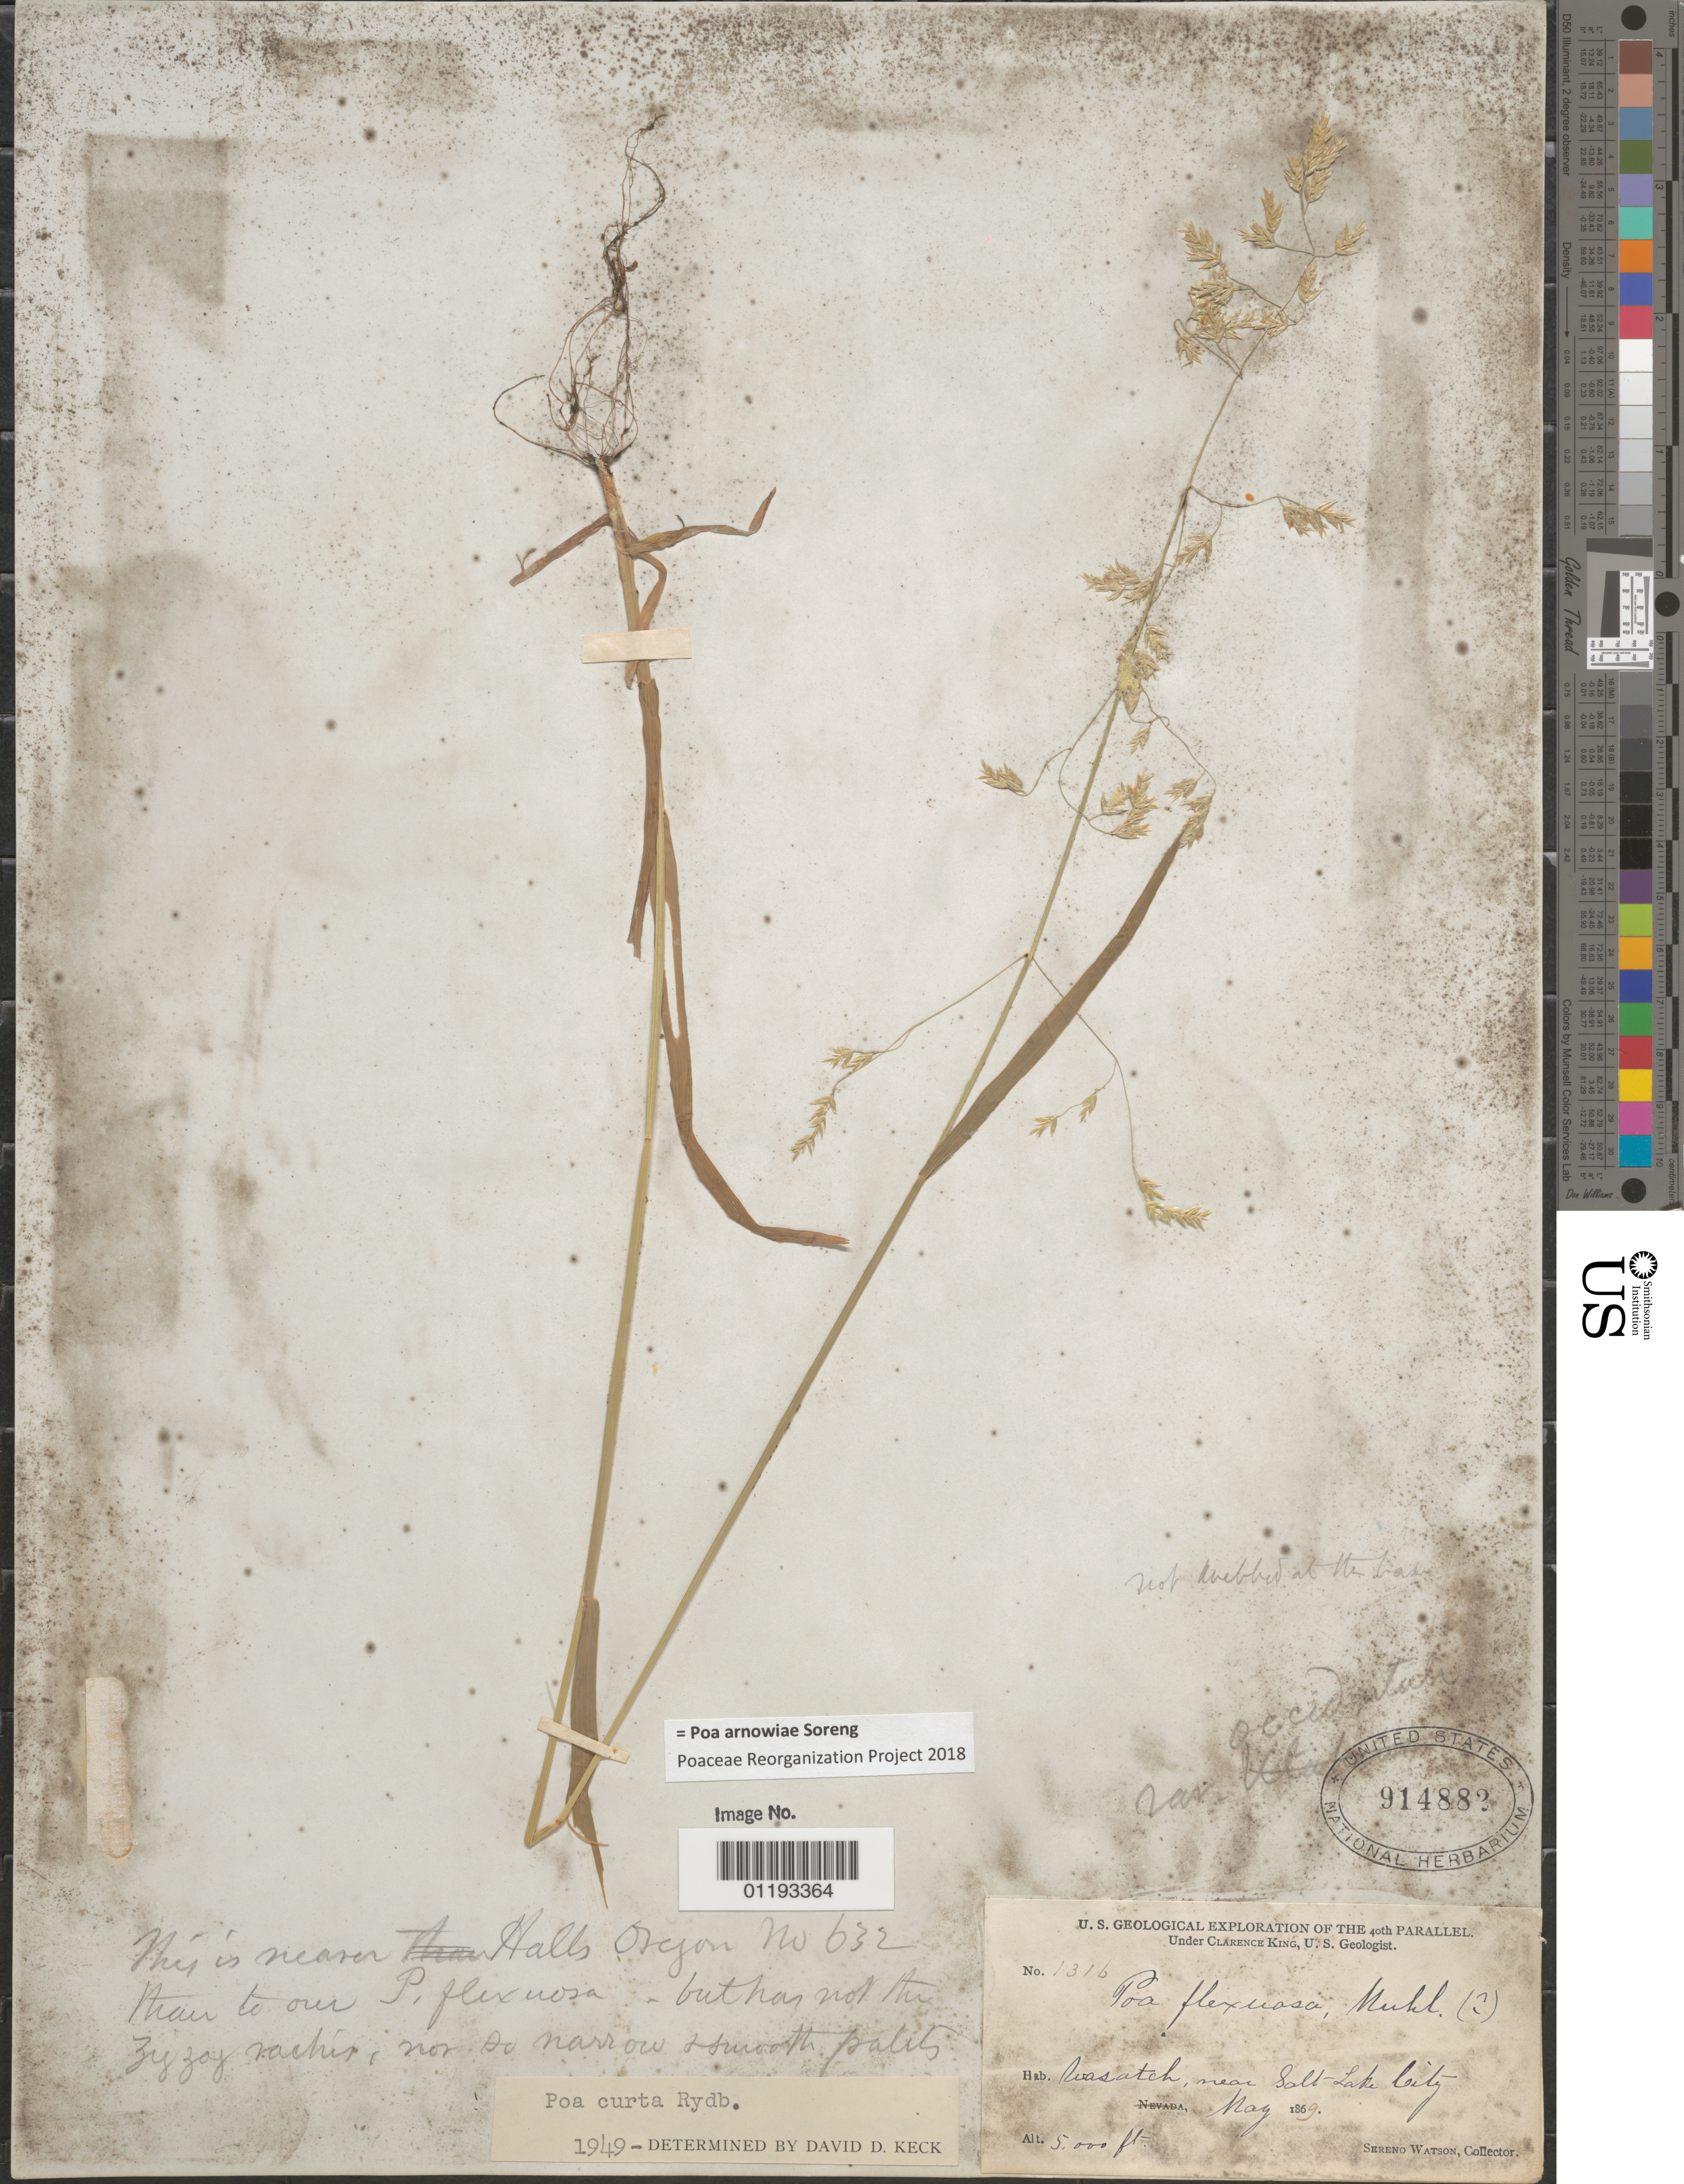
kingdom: Plantae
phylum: Tracheophyta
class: Liliopsida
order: Poales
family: Poaceae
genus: Poa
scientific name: Poa arnowiae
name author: Soreng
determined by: Poaceae Reorganization Project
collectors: S. Watson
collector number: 1316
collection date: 1869-05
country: United States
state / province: Utah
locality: Wasatch, near Salt Lake City.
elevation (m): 1524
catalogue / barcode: US 914882